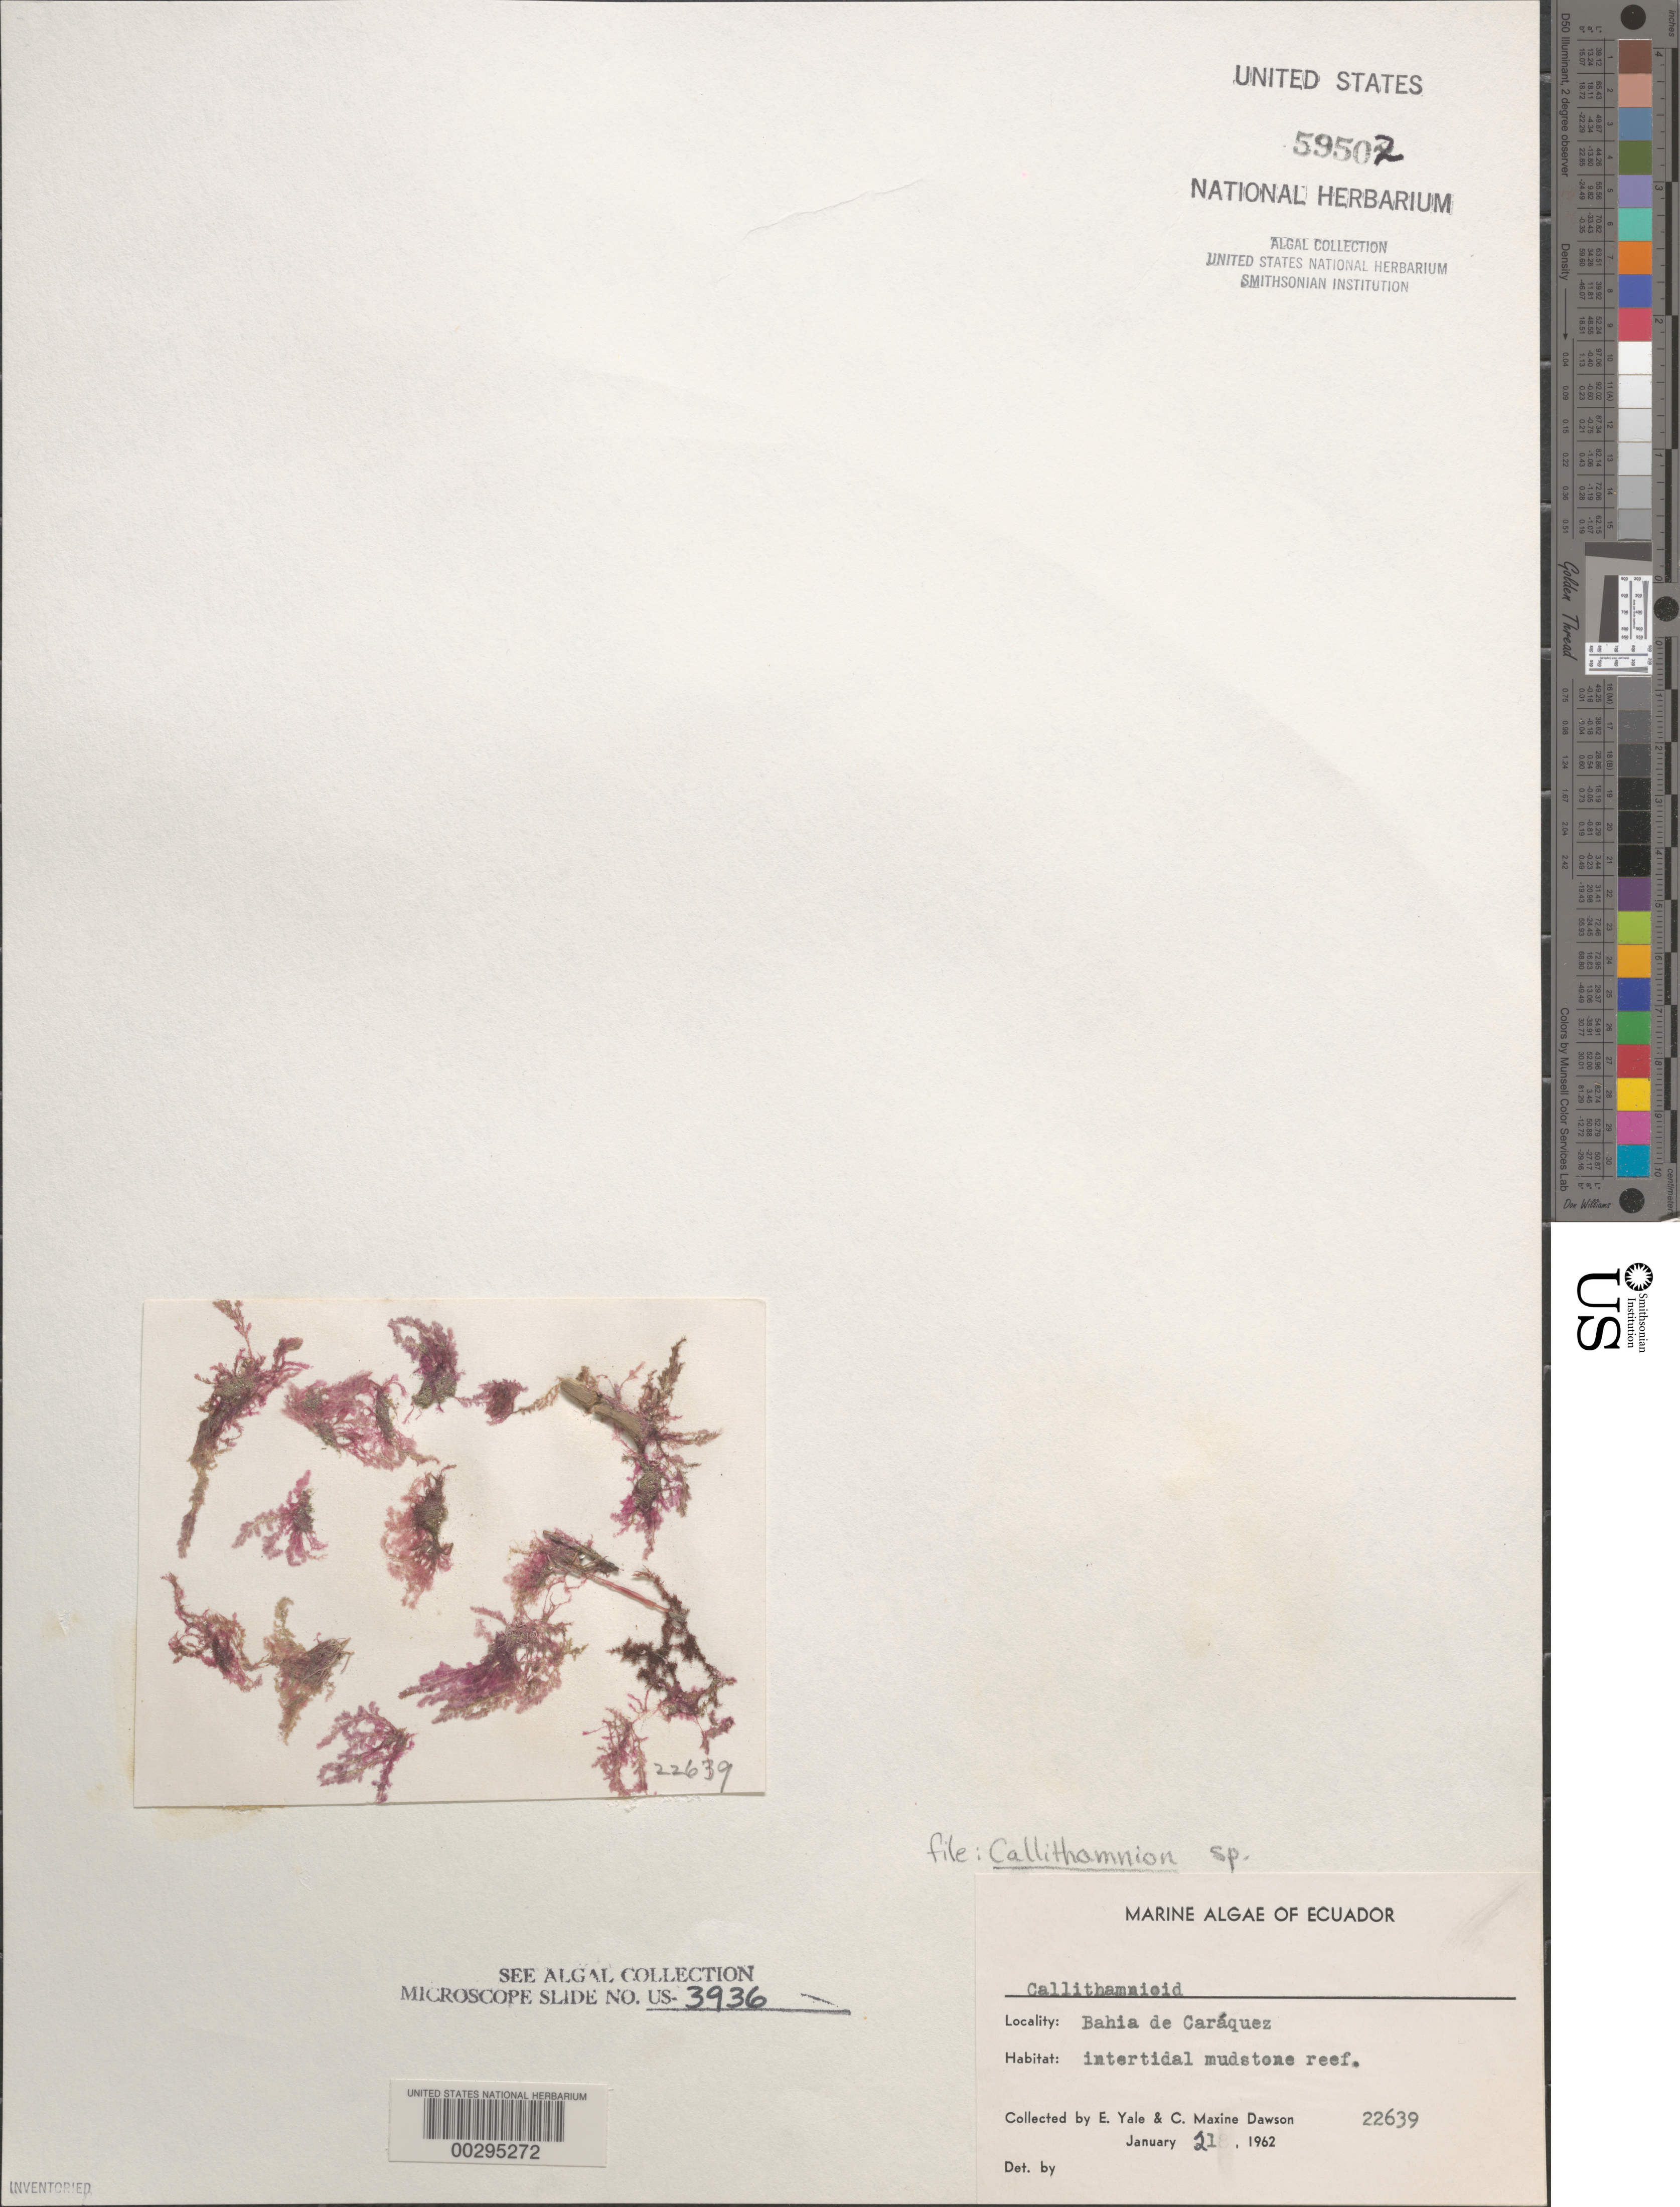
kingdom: Plantae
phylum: Rhodophyta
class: Florideophyceae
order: Ceramiales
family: Callithamniaceae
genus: Callithamnion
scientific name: Callithamnion sp.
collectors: E. Y. Dawson & C. M. Dawson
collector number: EYD 22639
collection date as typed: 21 Jan 1962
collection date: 1962-01-21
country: Ecuador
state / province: Manabí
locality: Bahia de Caraquez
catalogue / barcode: US 59502